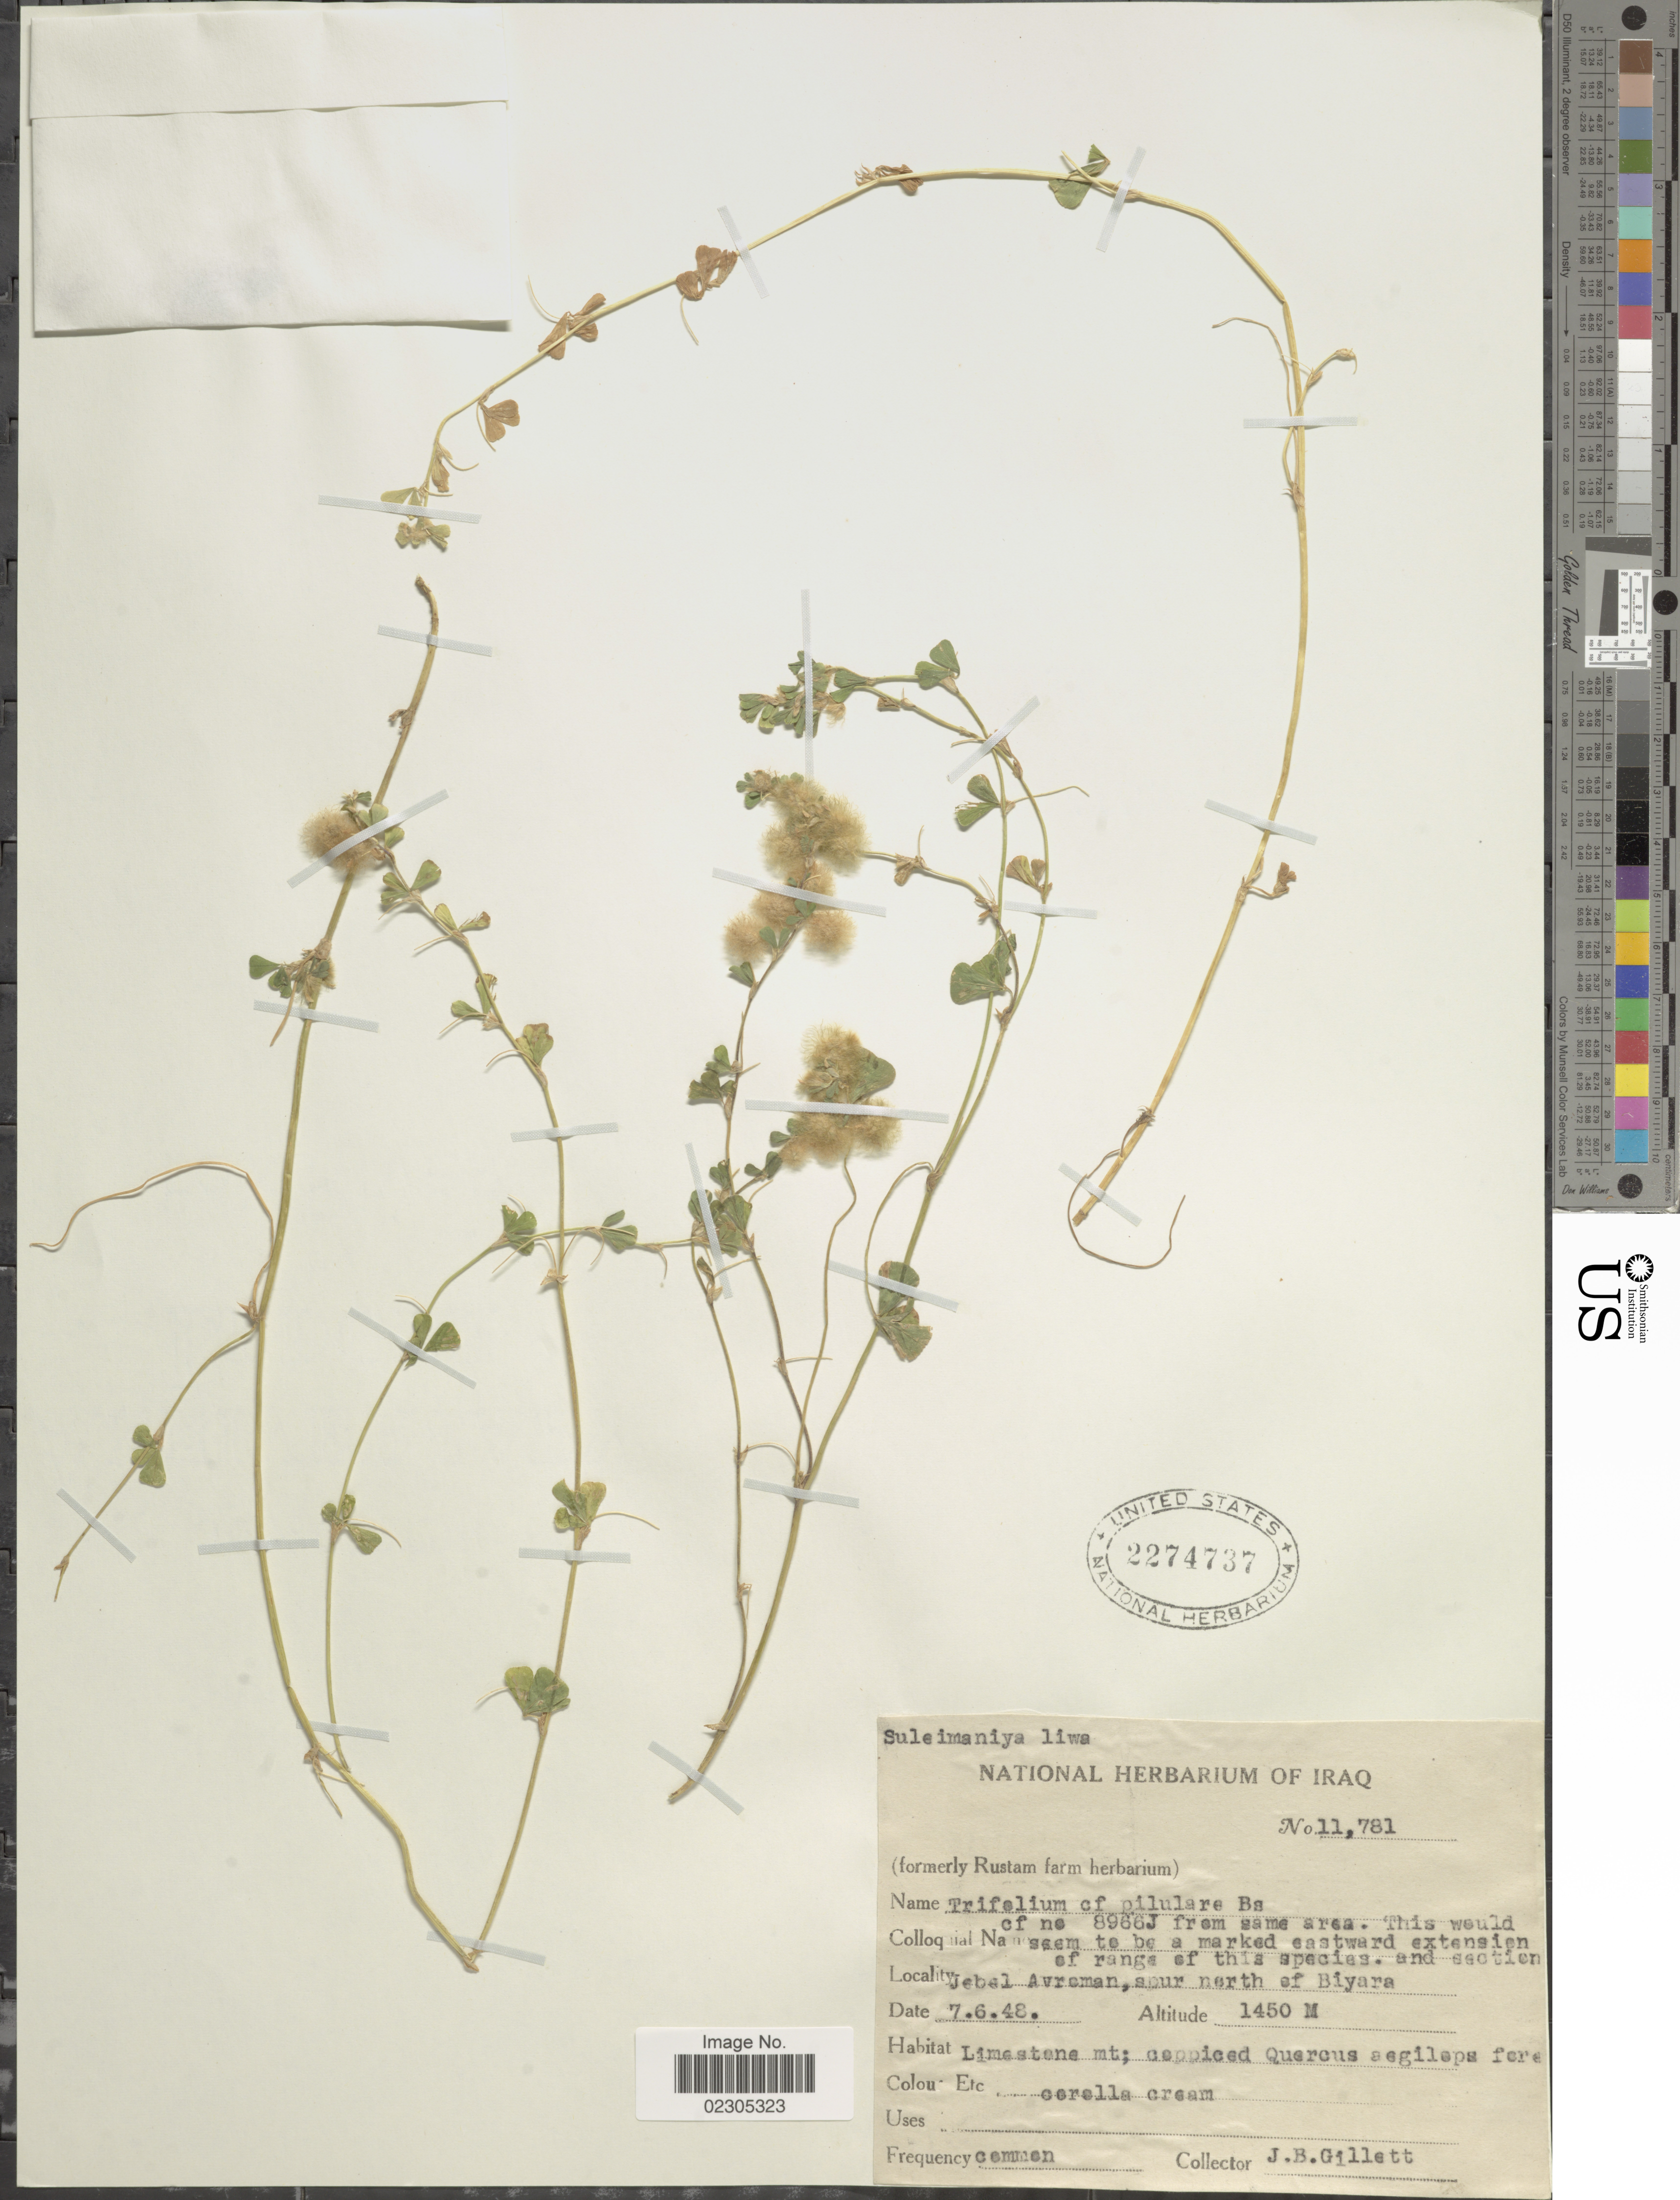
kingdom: Plantae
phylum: Tracheophyta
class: Magnoliopsida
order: Fabales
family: Fabaceae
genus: Trifolium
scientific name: Trifolium pilulare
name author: Boiss.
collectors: J. B. Gillett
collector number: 11781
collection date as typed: Transcribed d/m/y: 7/6/48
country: Iraq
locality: Jebel Avreman, spur north of Biyara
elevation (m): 1450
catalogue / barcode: US 2274737